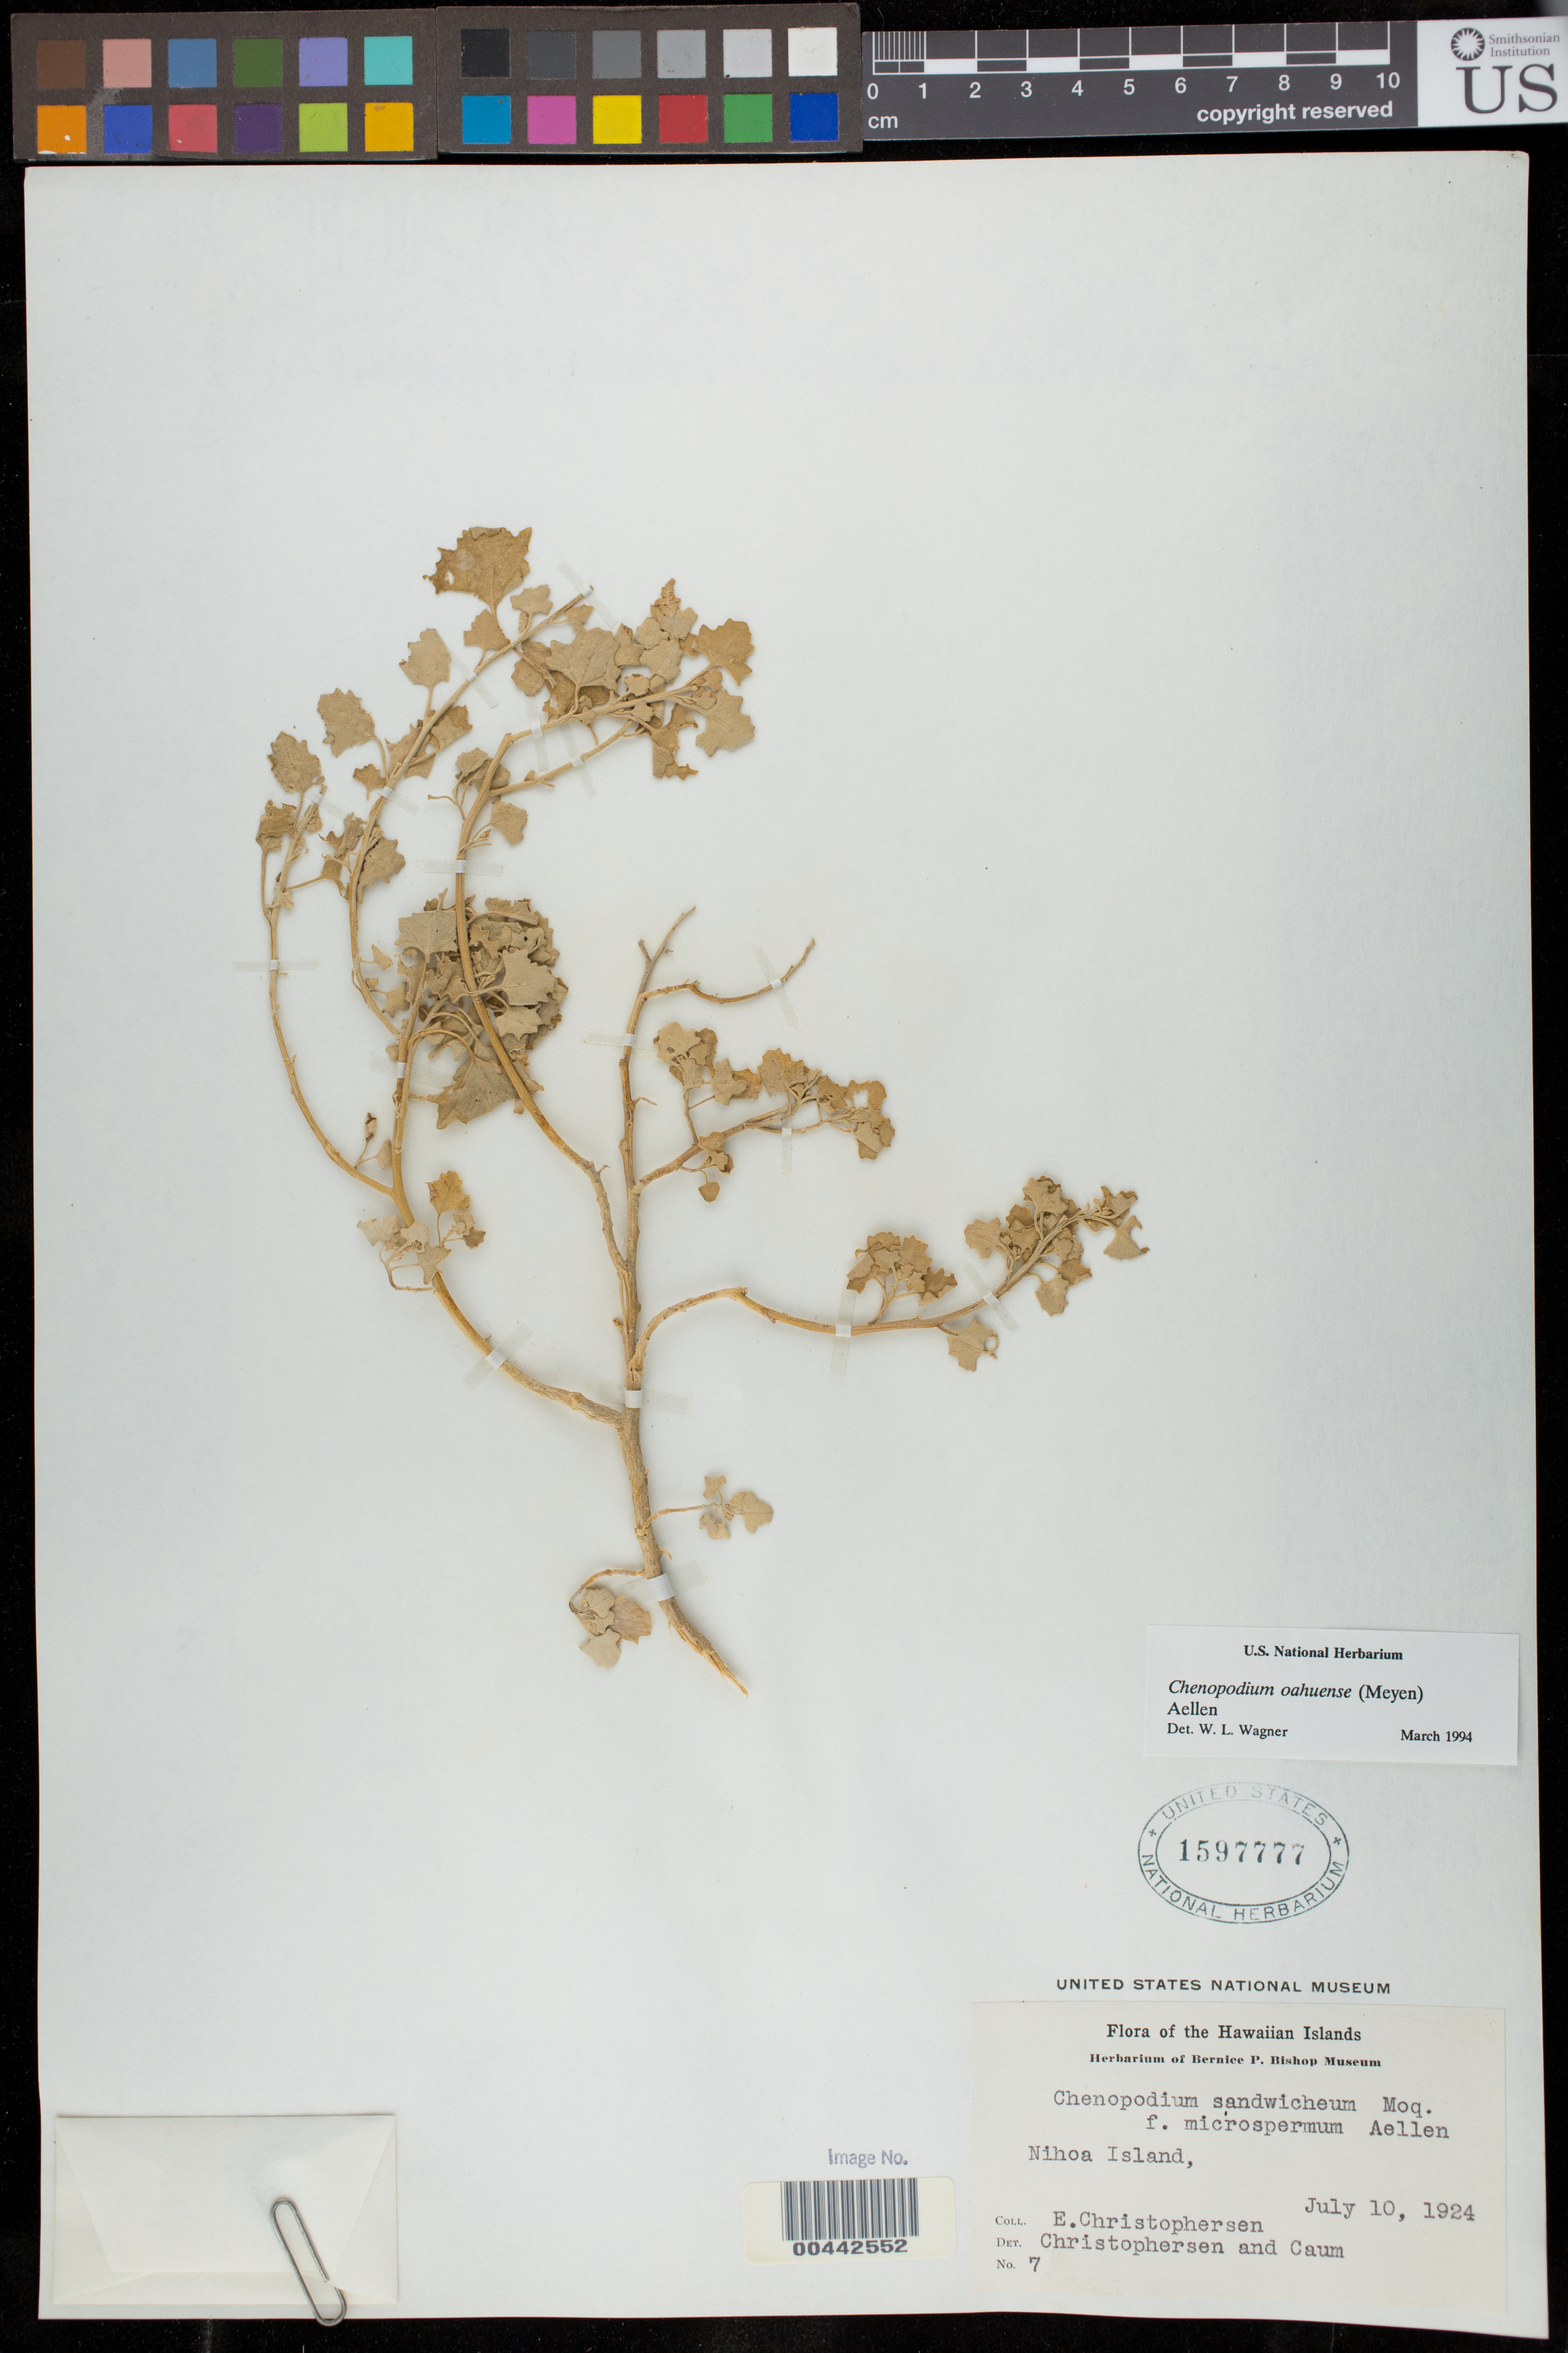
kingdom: Plantae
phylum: Tracheophyta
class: Magnoliopsida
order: Caryophyllales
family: Amaranthaceae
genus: Chenopodium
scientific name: Chenopodium oahuense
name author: (Meyen) Aellen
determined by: Wagner, W. L., (BOT), Smithsonian Institution - National Museum of Natural History (UNITED STATES)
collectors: E. Christophersen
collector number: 7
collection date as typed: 10 Jul 1924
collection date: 1924-07-10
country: United States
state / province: Hawaii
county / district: Honolulu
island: Nihoa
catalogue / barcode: US 1597777